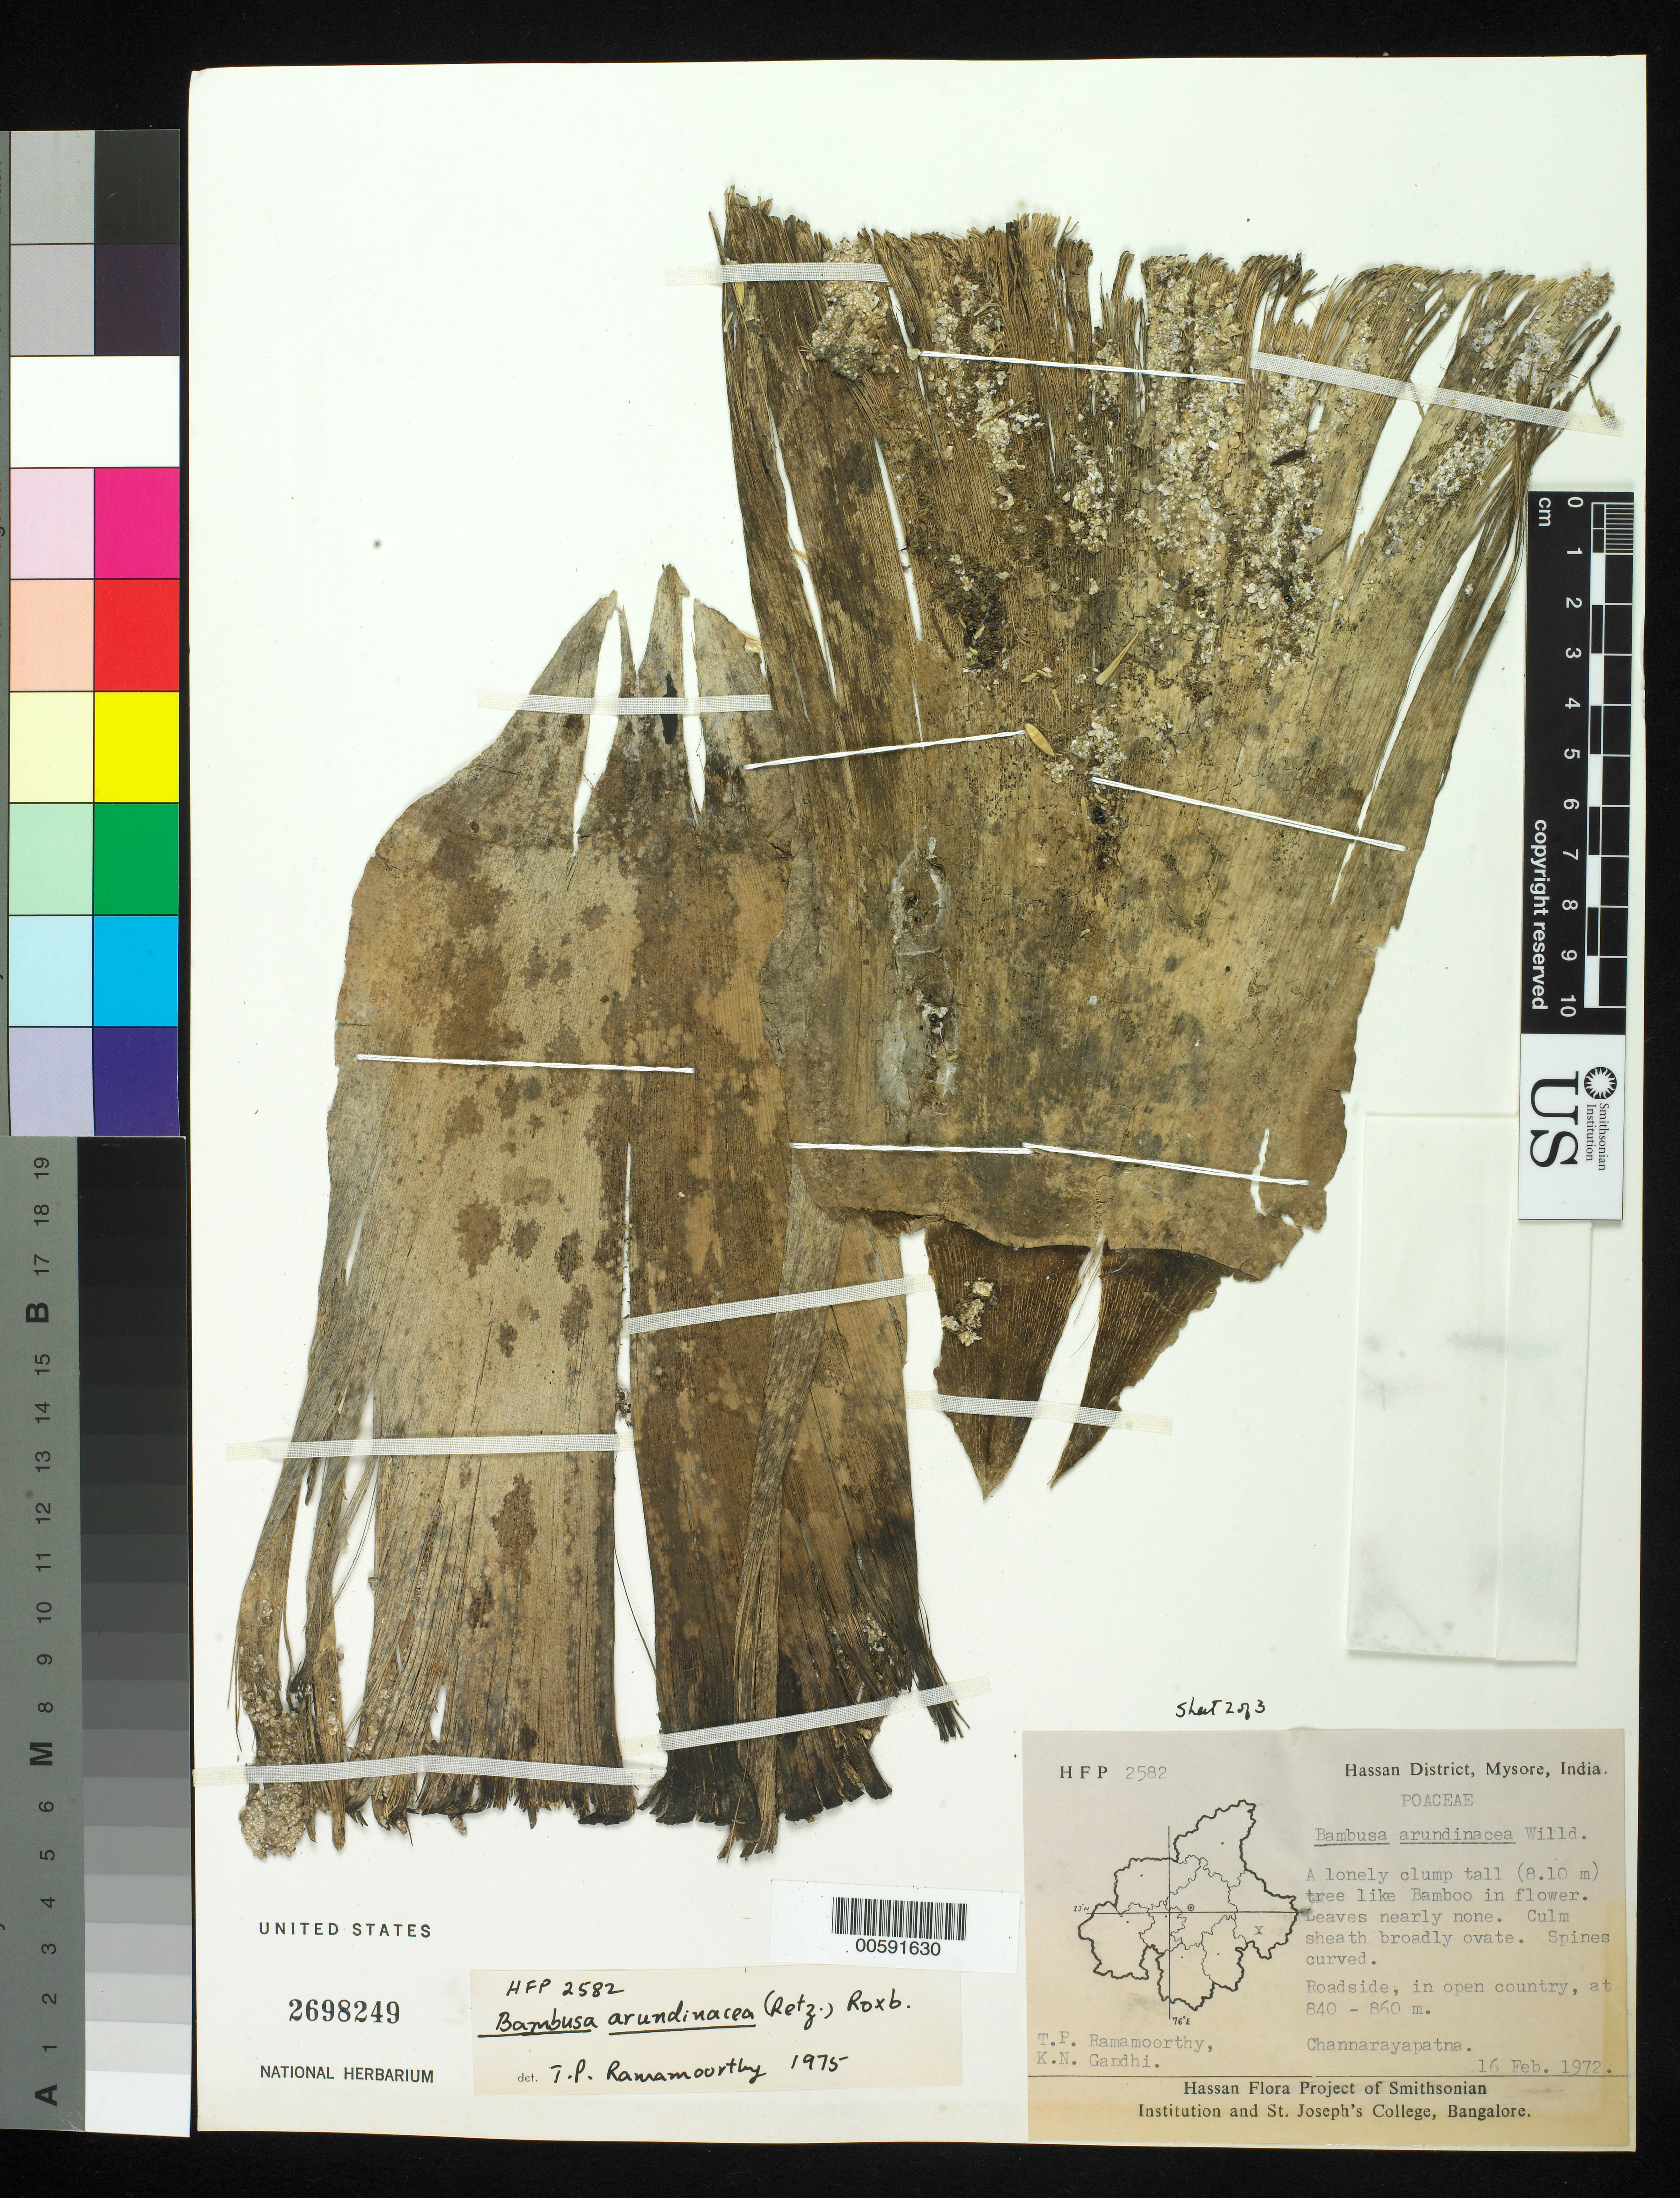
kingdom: Plantae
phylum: Tracheophyta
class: Liliopsida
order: Poales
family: Poaceae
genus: Bambusa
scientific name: Bambusa bambos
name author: (L.) Voss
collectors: T. P. Ramamoorthy & K. N. Gandhi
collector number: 2582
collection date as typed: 16 Feb 1972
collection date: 1972-02-16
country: India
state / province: Karnataka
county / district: Hassan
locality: Channarayapatna, mysore state [mysore state = karnataka.]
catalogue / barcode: US 2698249